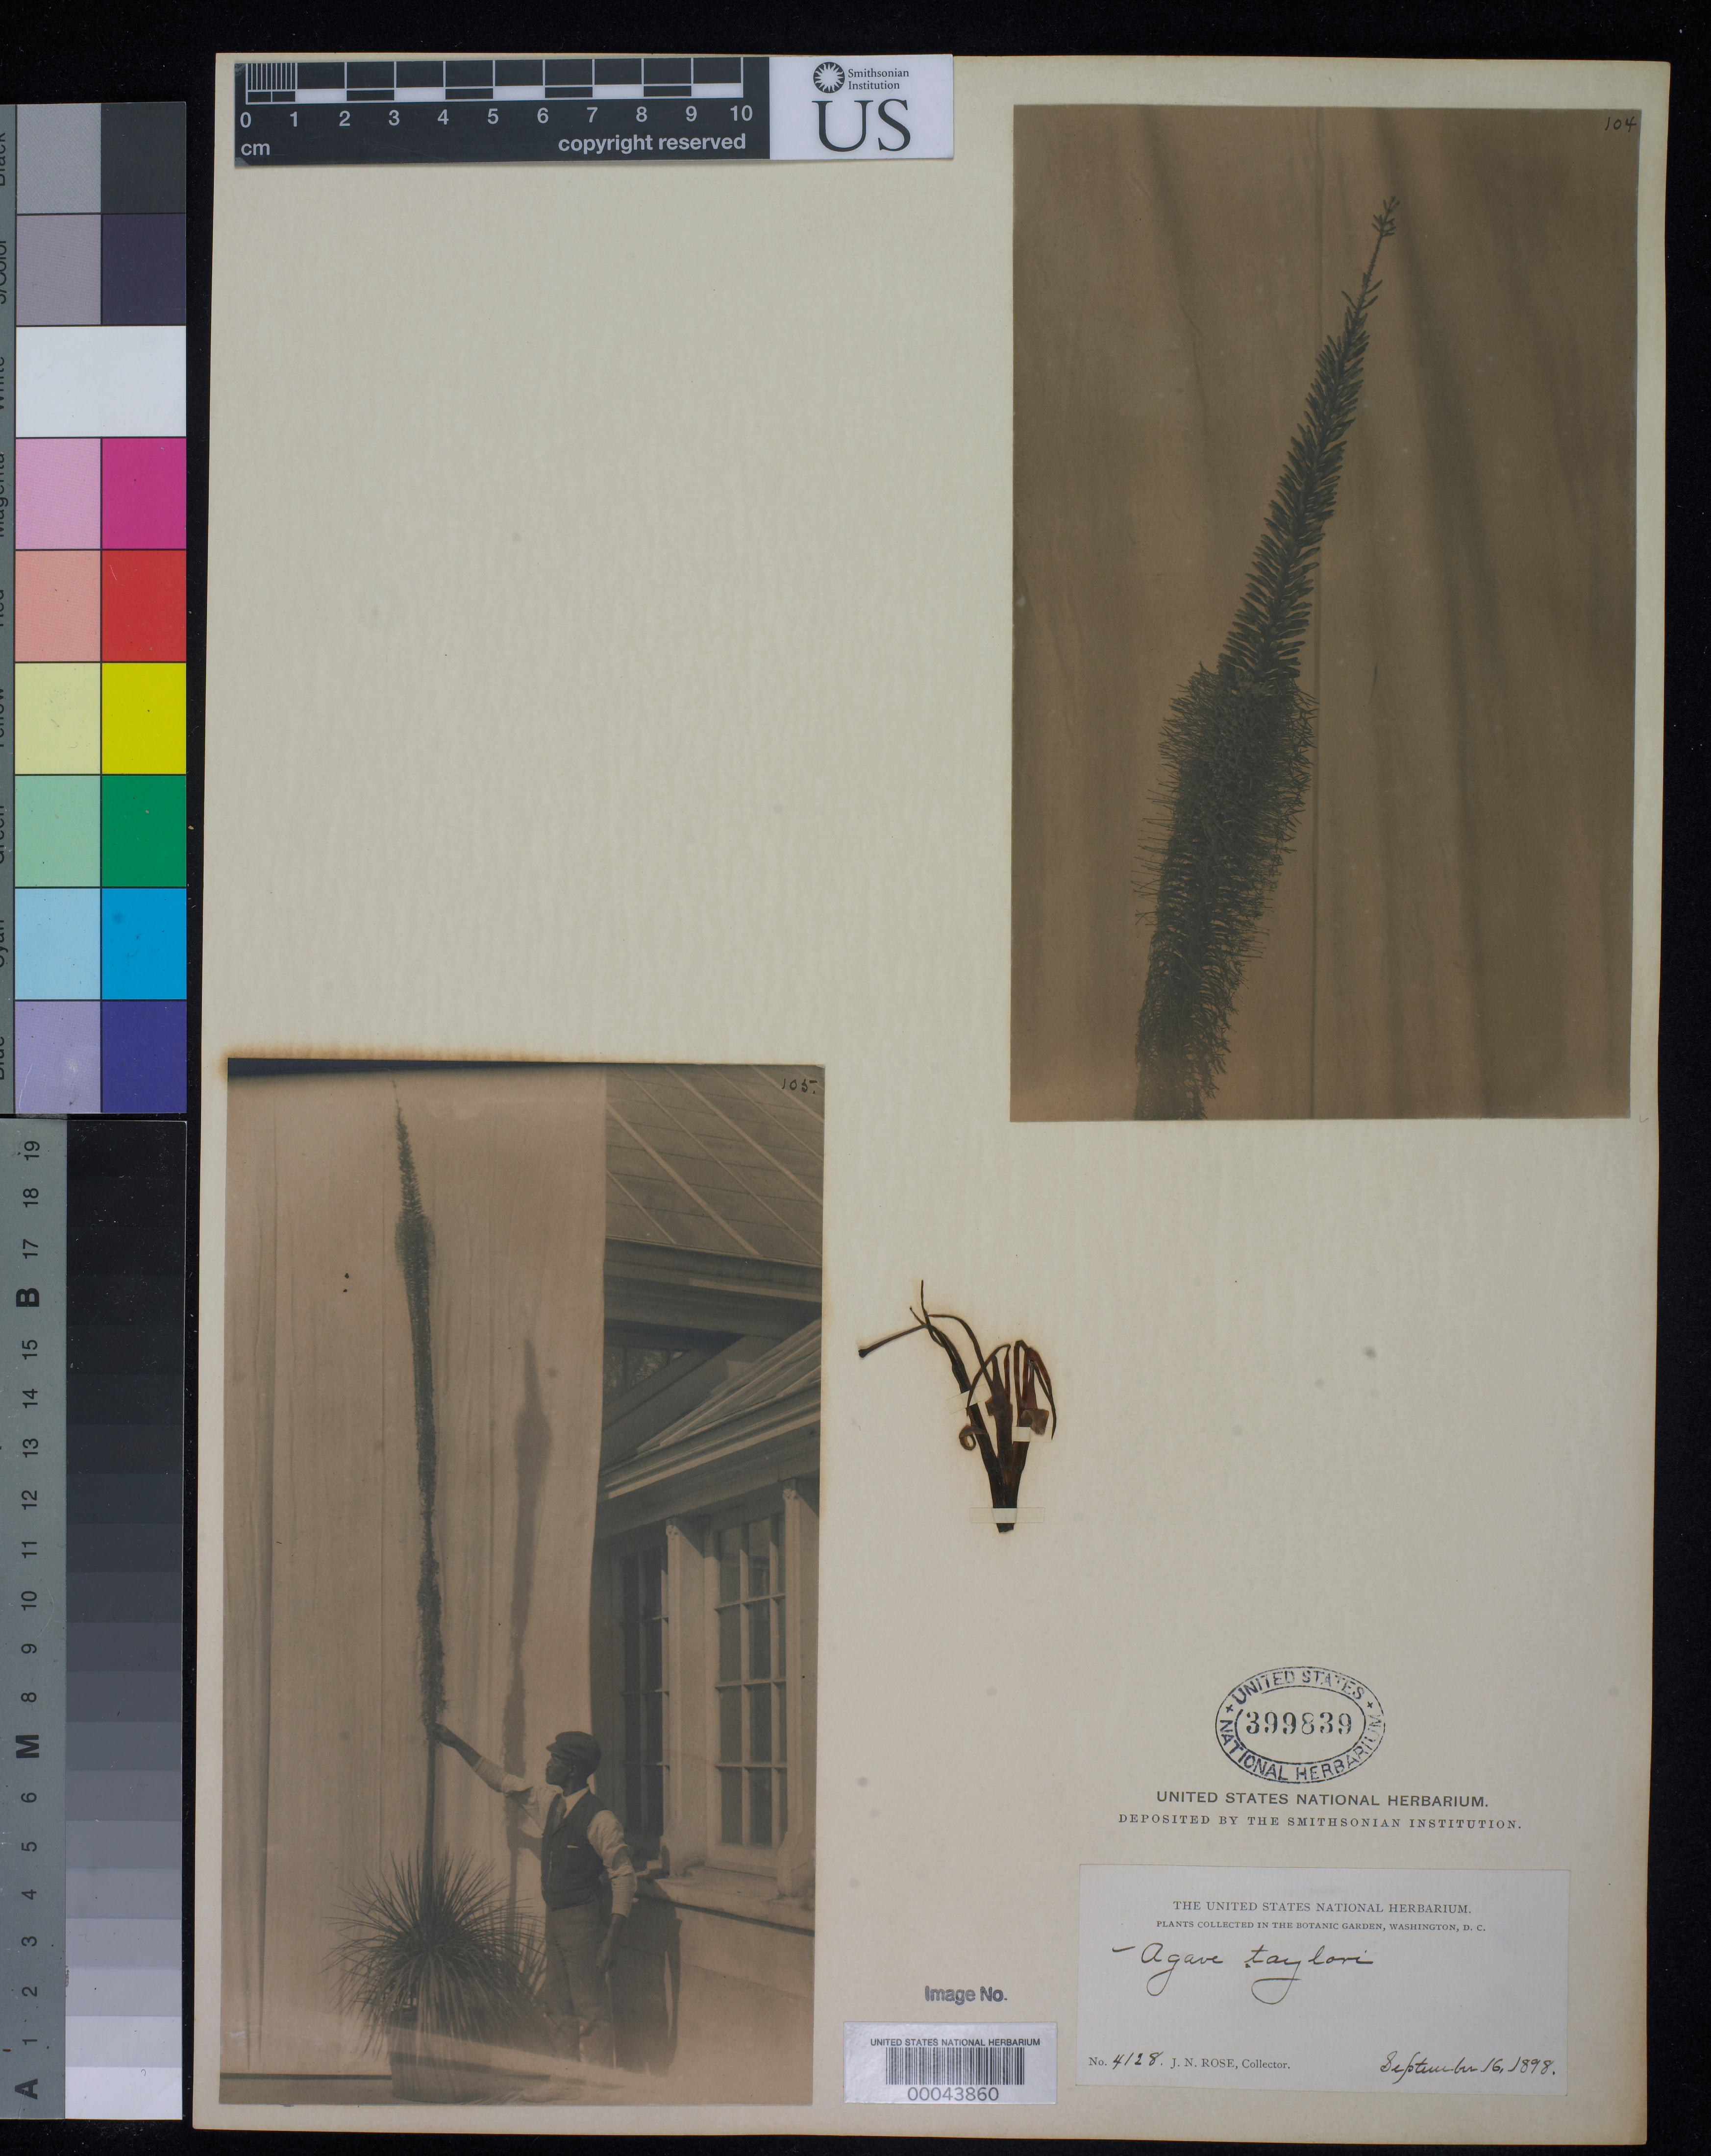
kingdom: Plantae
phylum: Tracheophyta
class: Liliopsida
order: Asparagales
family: Asparagaceae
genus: Agave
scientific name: Agave colimana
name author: Gentry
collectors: J. N. Rose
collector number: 4128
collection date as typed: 16 Sep 1898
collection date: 1898-09-16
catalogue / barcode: US 399839